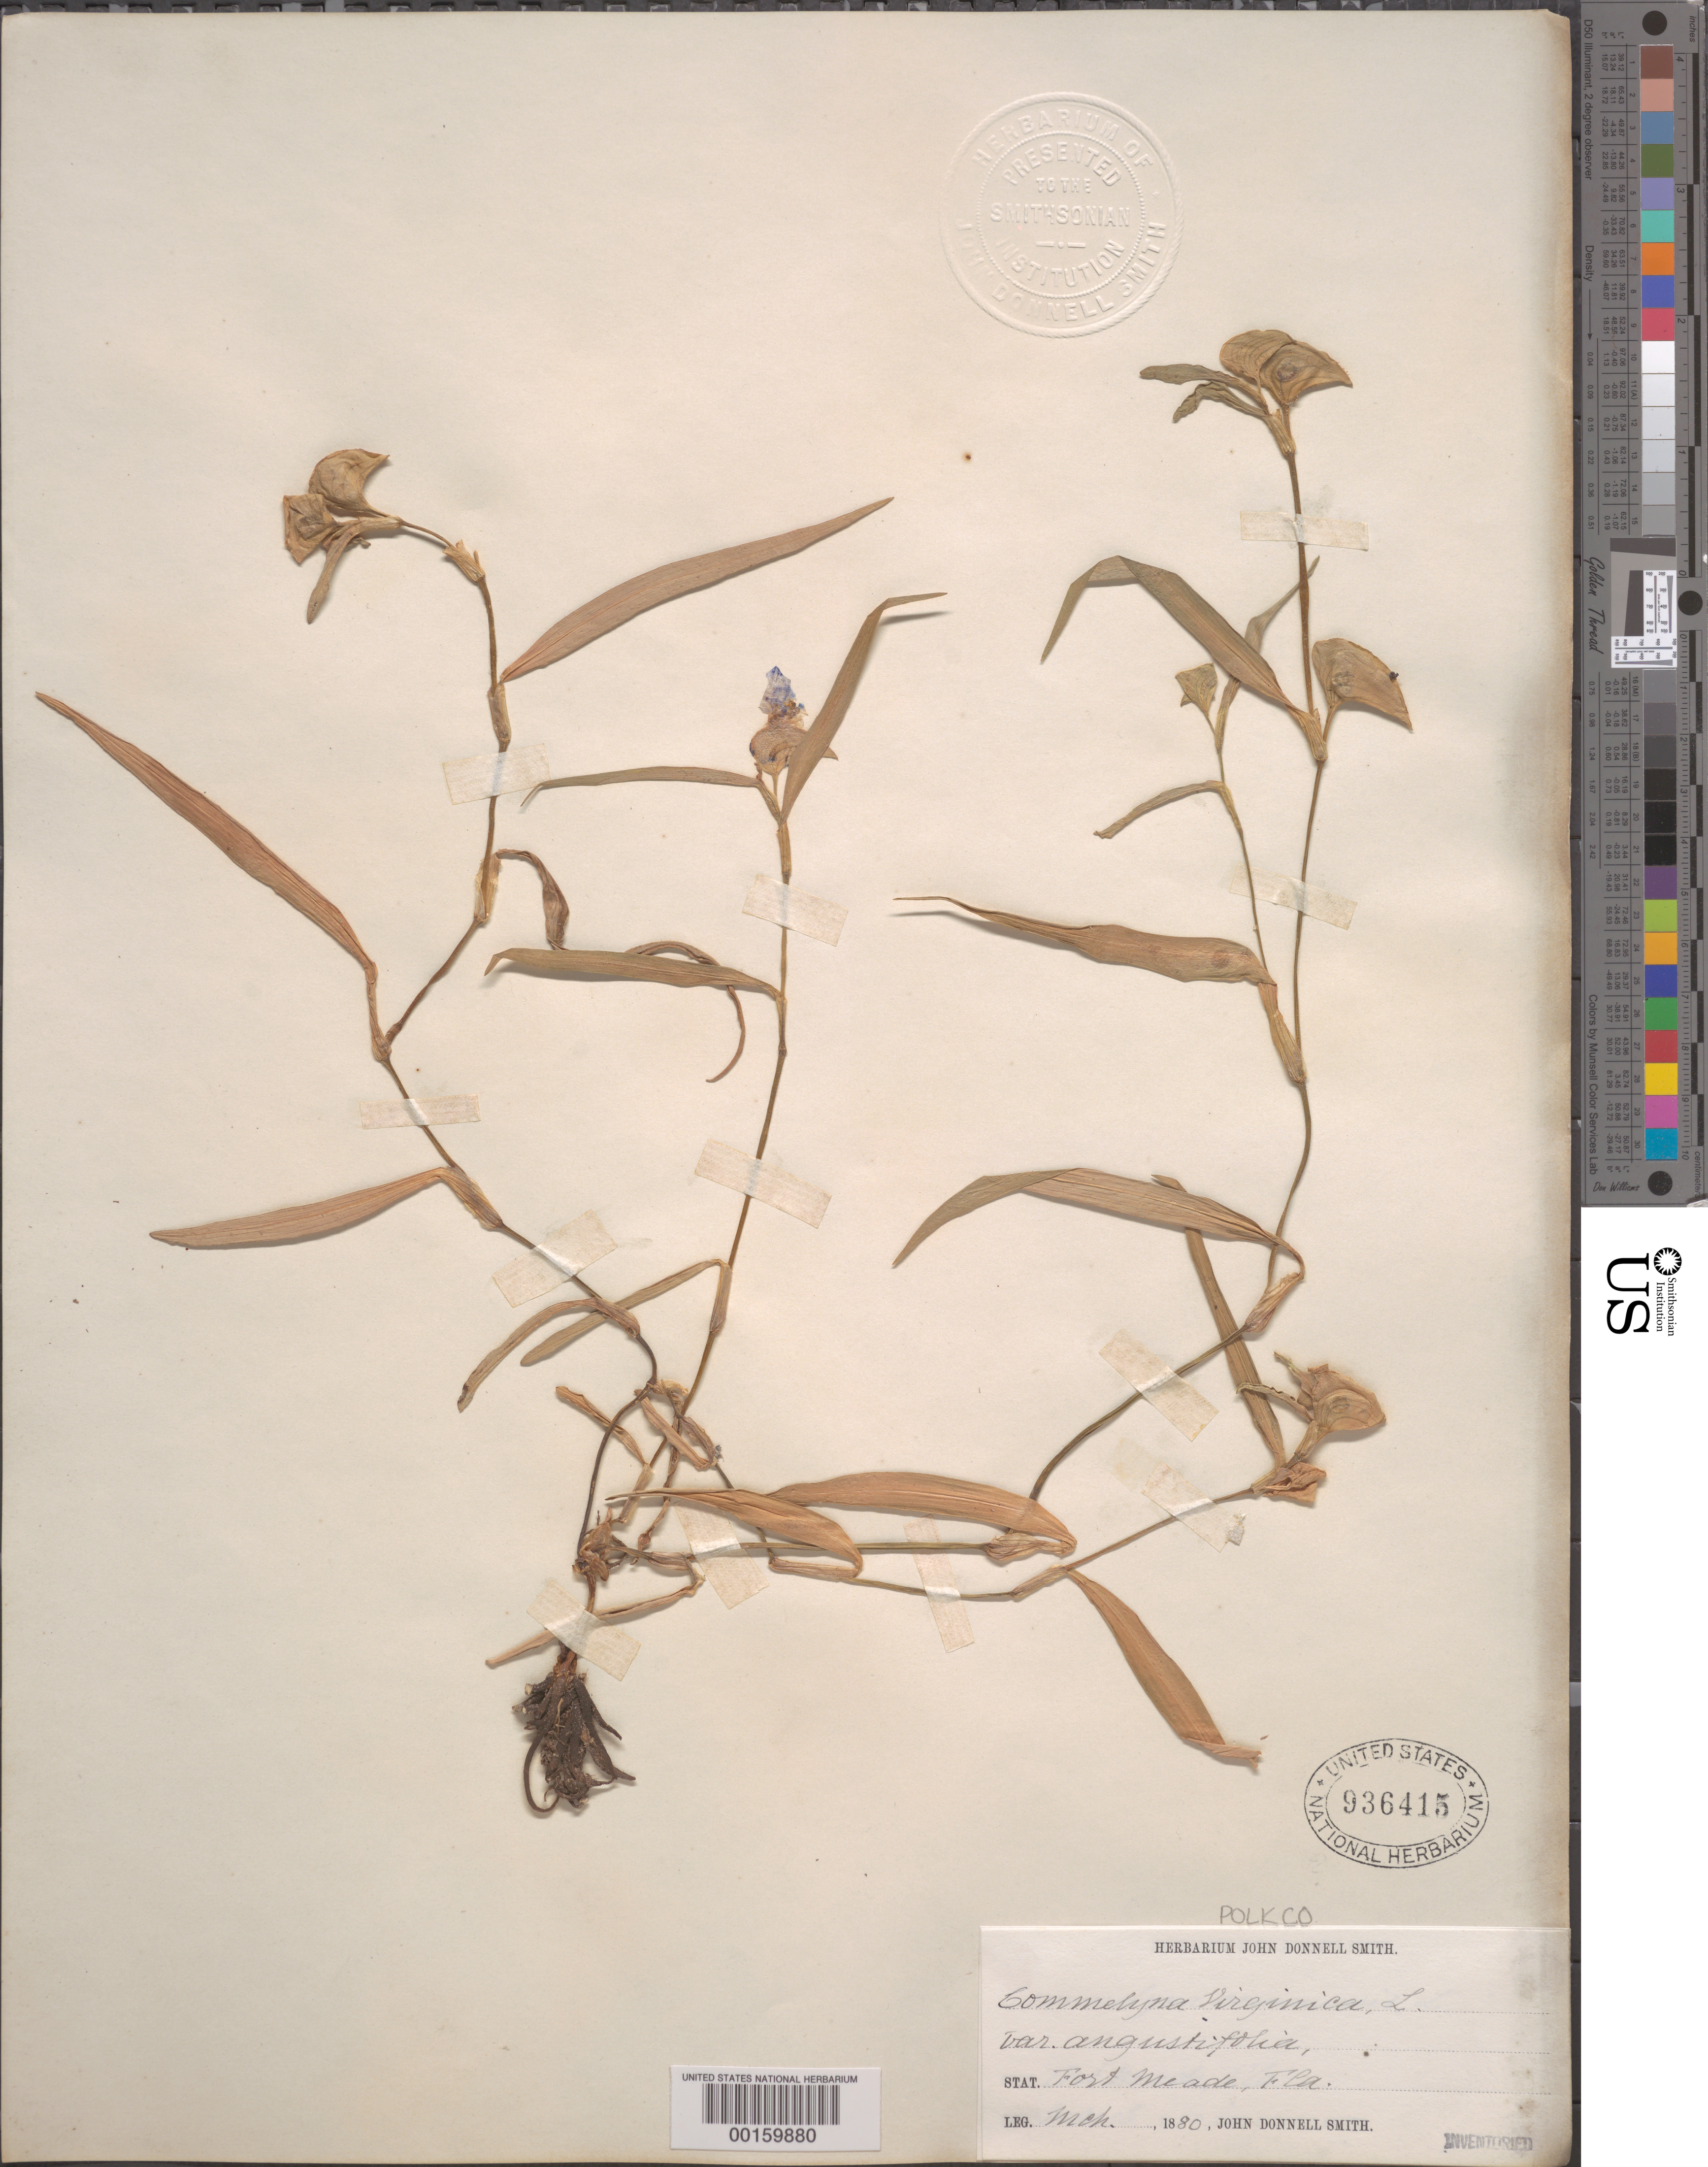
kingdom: Plantae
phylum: Tracheophyta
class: Liliopsida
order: Commelinales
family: Commelinaceae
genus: Commelina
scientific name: Commelina erecta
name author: L.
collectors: J. Donnell Smith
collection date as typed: Mar 1880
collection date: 1880-03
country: United States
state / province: Florida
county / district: Polk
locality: Ft. meade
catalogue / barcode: US 936415